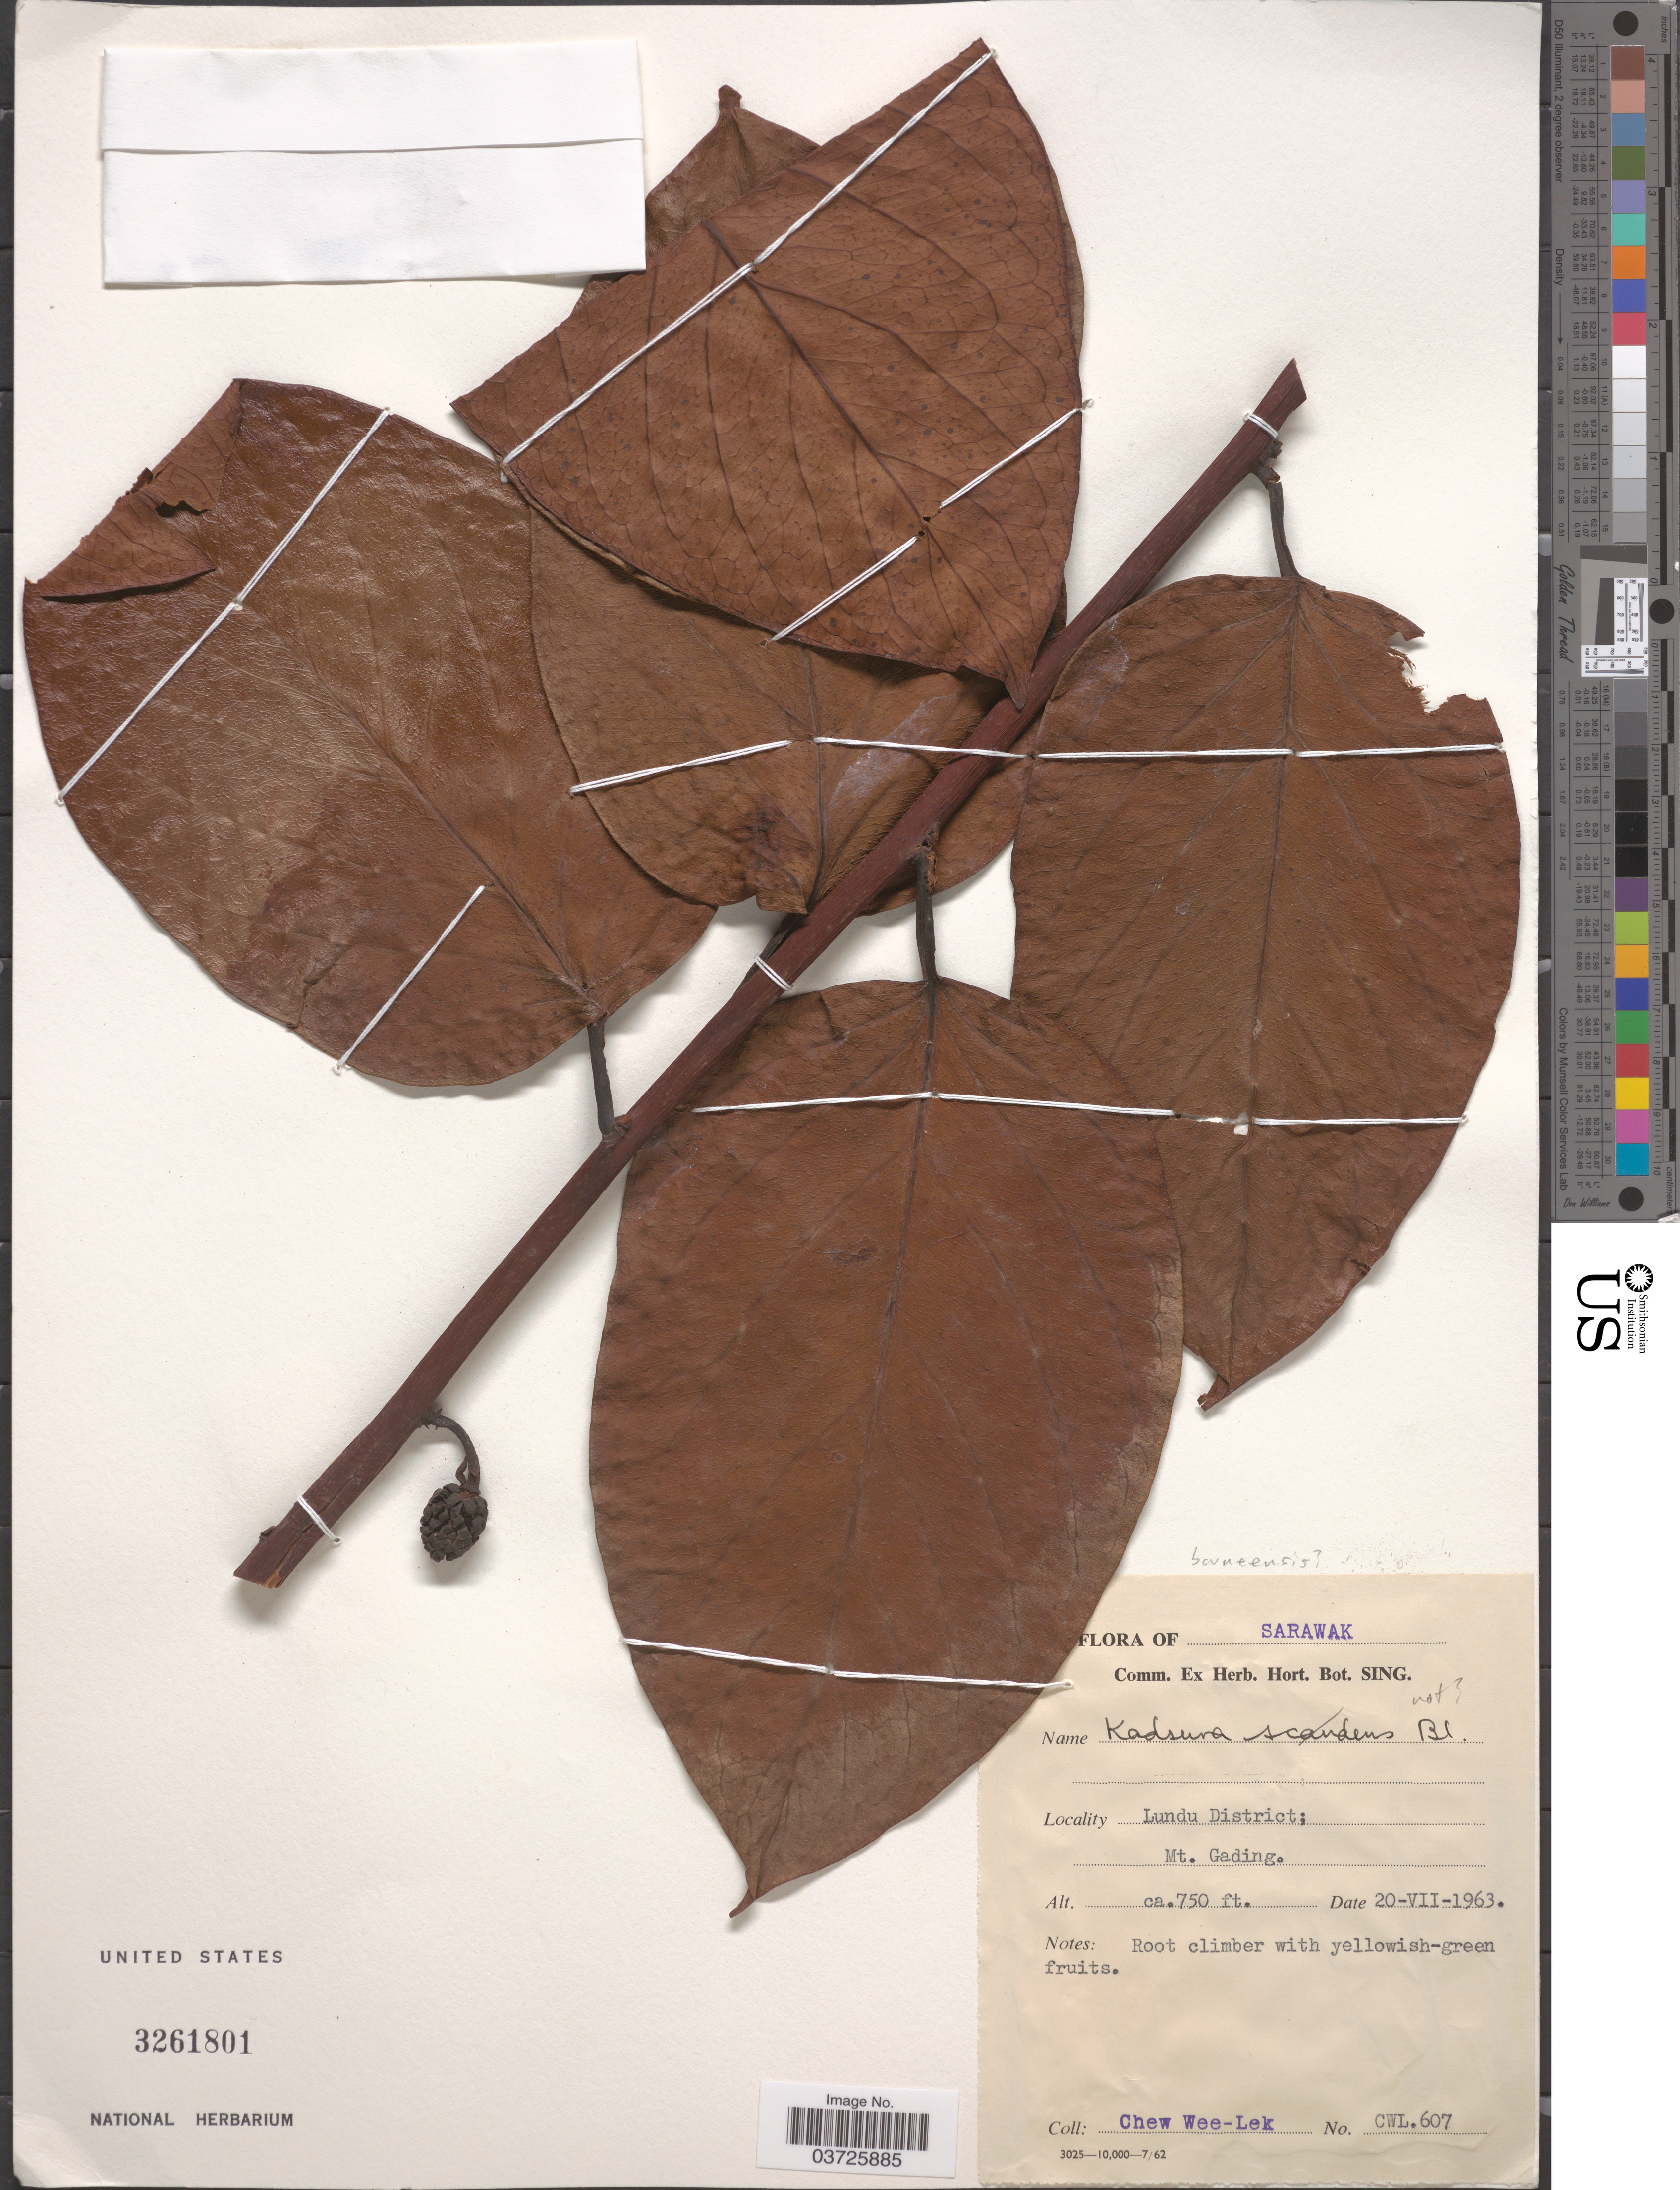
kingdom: Plantae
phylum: Tracheophyta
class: Magnoliopsida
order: Austrobaileyales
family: Schisandraceae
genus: Kadsura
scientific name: Kadsura sp.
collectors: W. Chew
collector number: CWL607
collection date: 1963-07-20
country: Malaysia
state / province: Sarawak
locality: Lundu District; Mt. Gading.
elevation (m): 229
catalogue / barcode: US 3261801